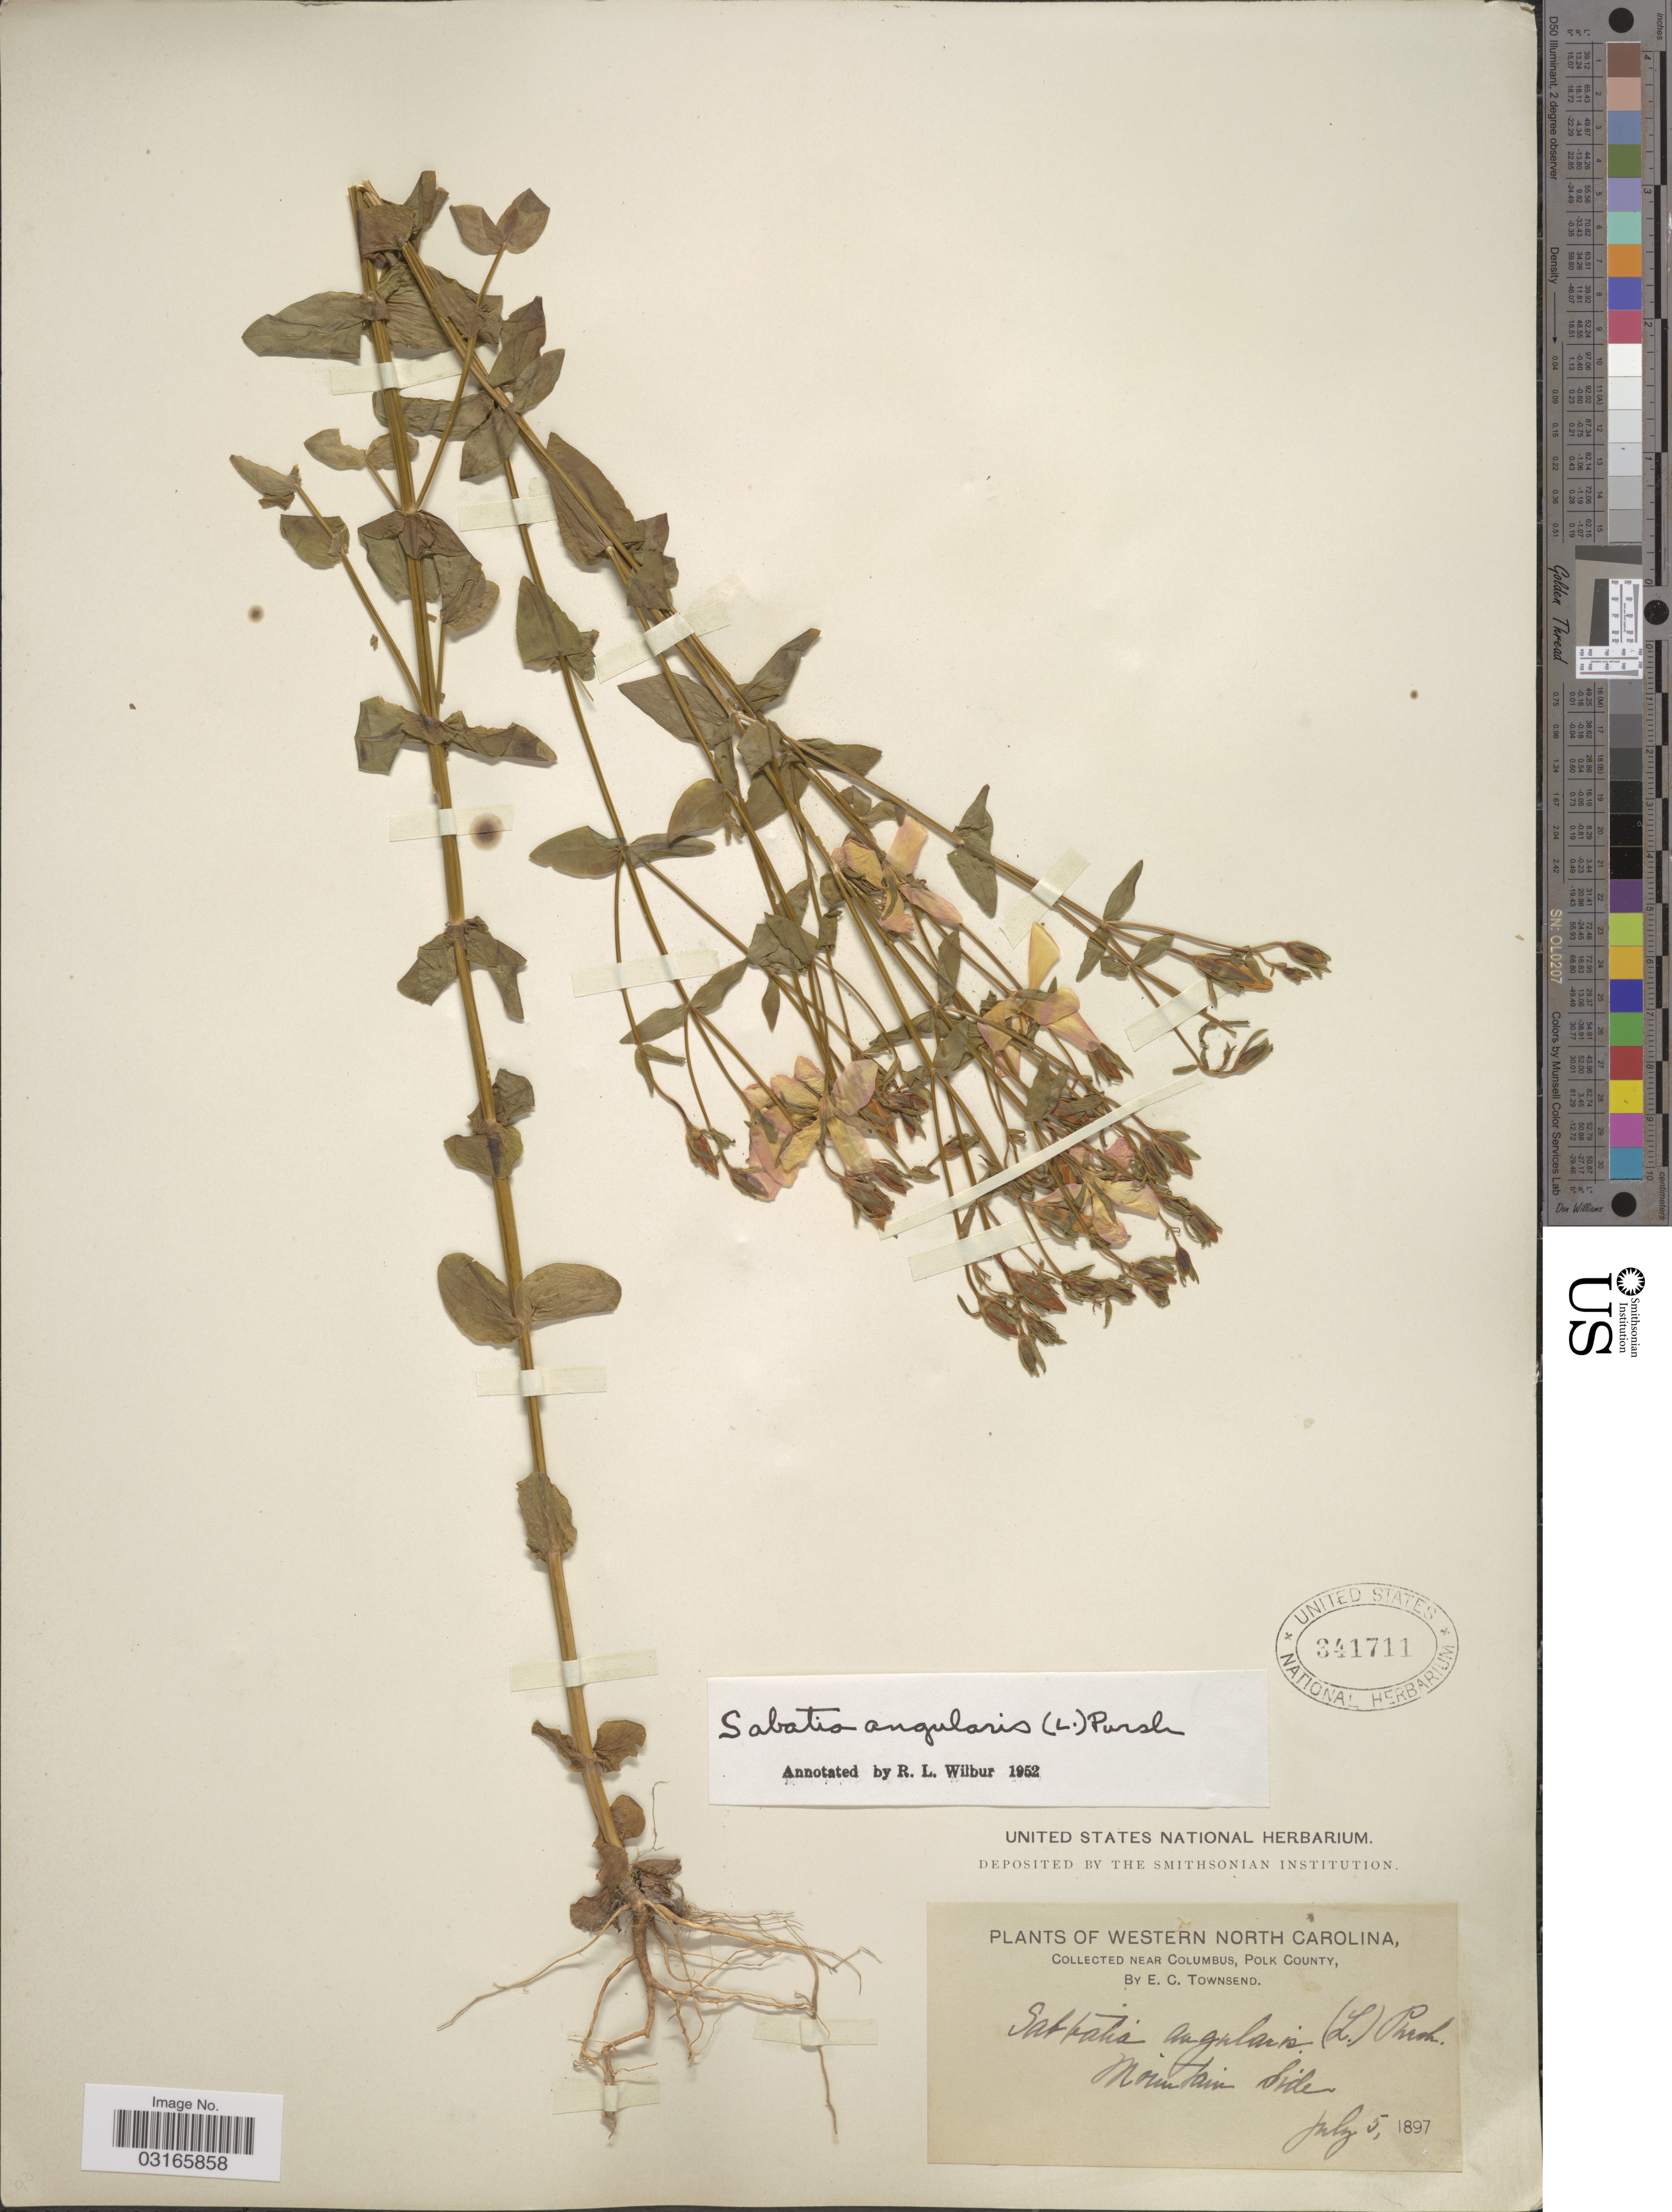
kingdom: Plantae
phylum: Tracheophyta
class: Magnoliopsida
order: Gentianales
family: Gentianaceae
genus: Sabatia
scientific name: Sabatia angularis (L.) Pursh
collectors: E. C. Townsend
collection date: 1897-07-05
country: United States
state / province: North Carolina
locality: Western North Carolina, collected near Columbus, Polk County. Mountain Side.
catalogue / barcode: US 341711